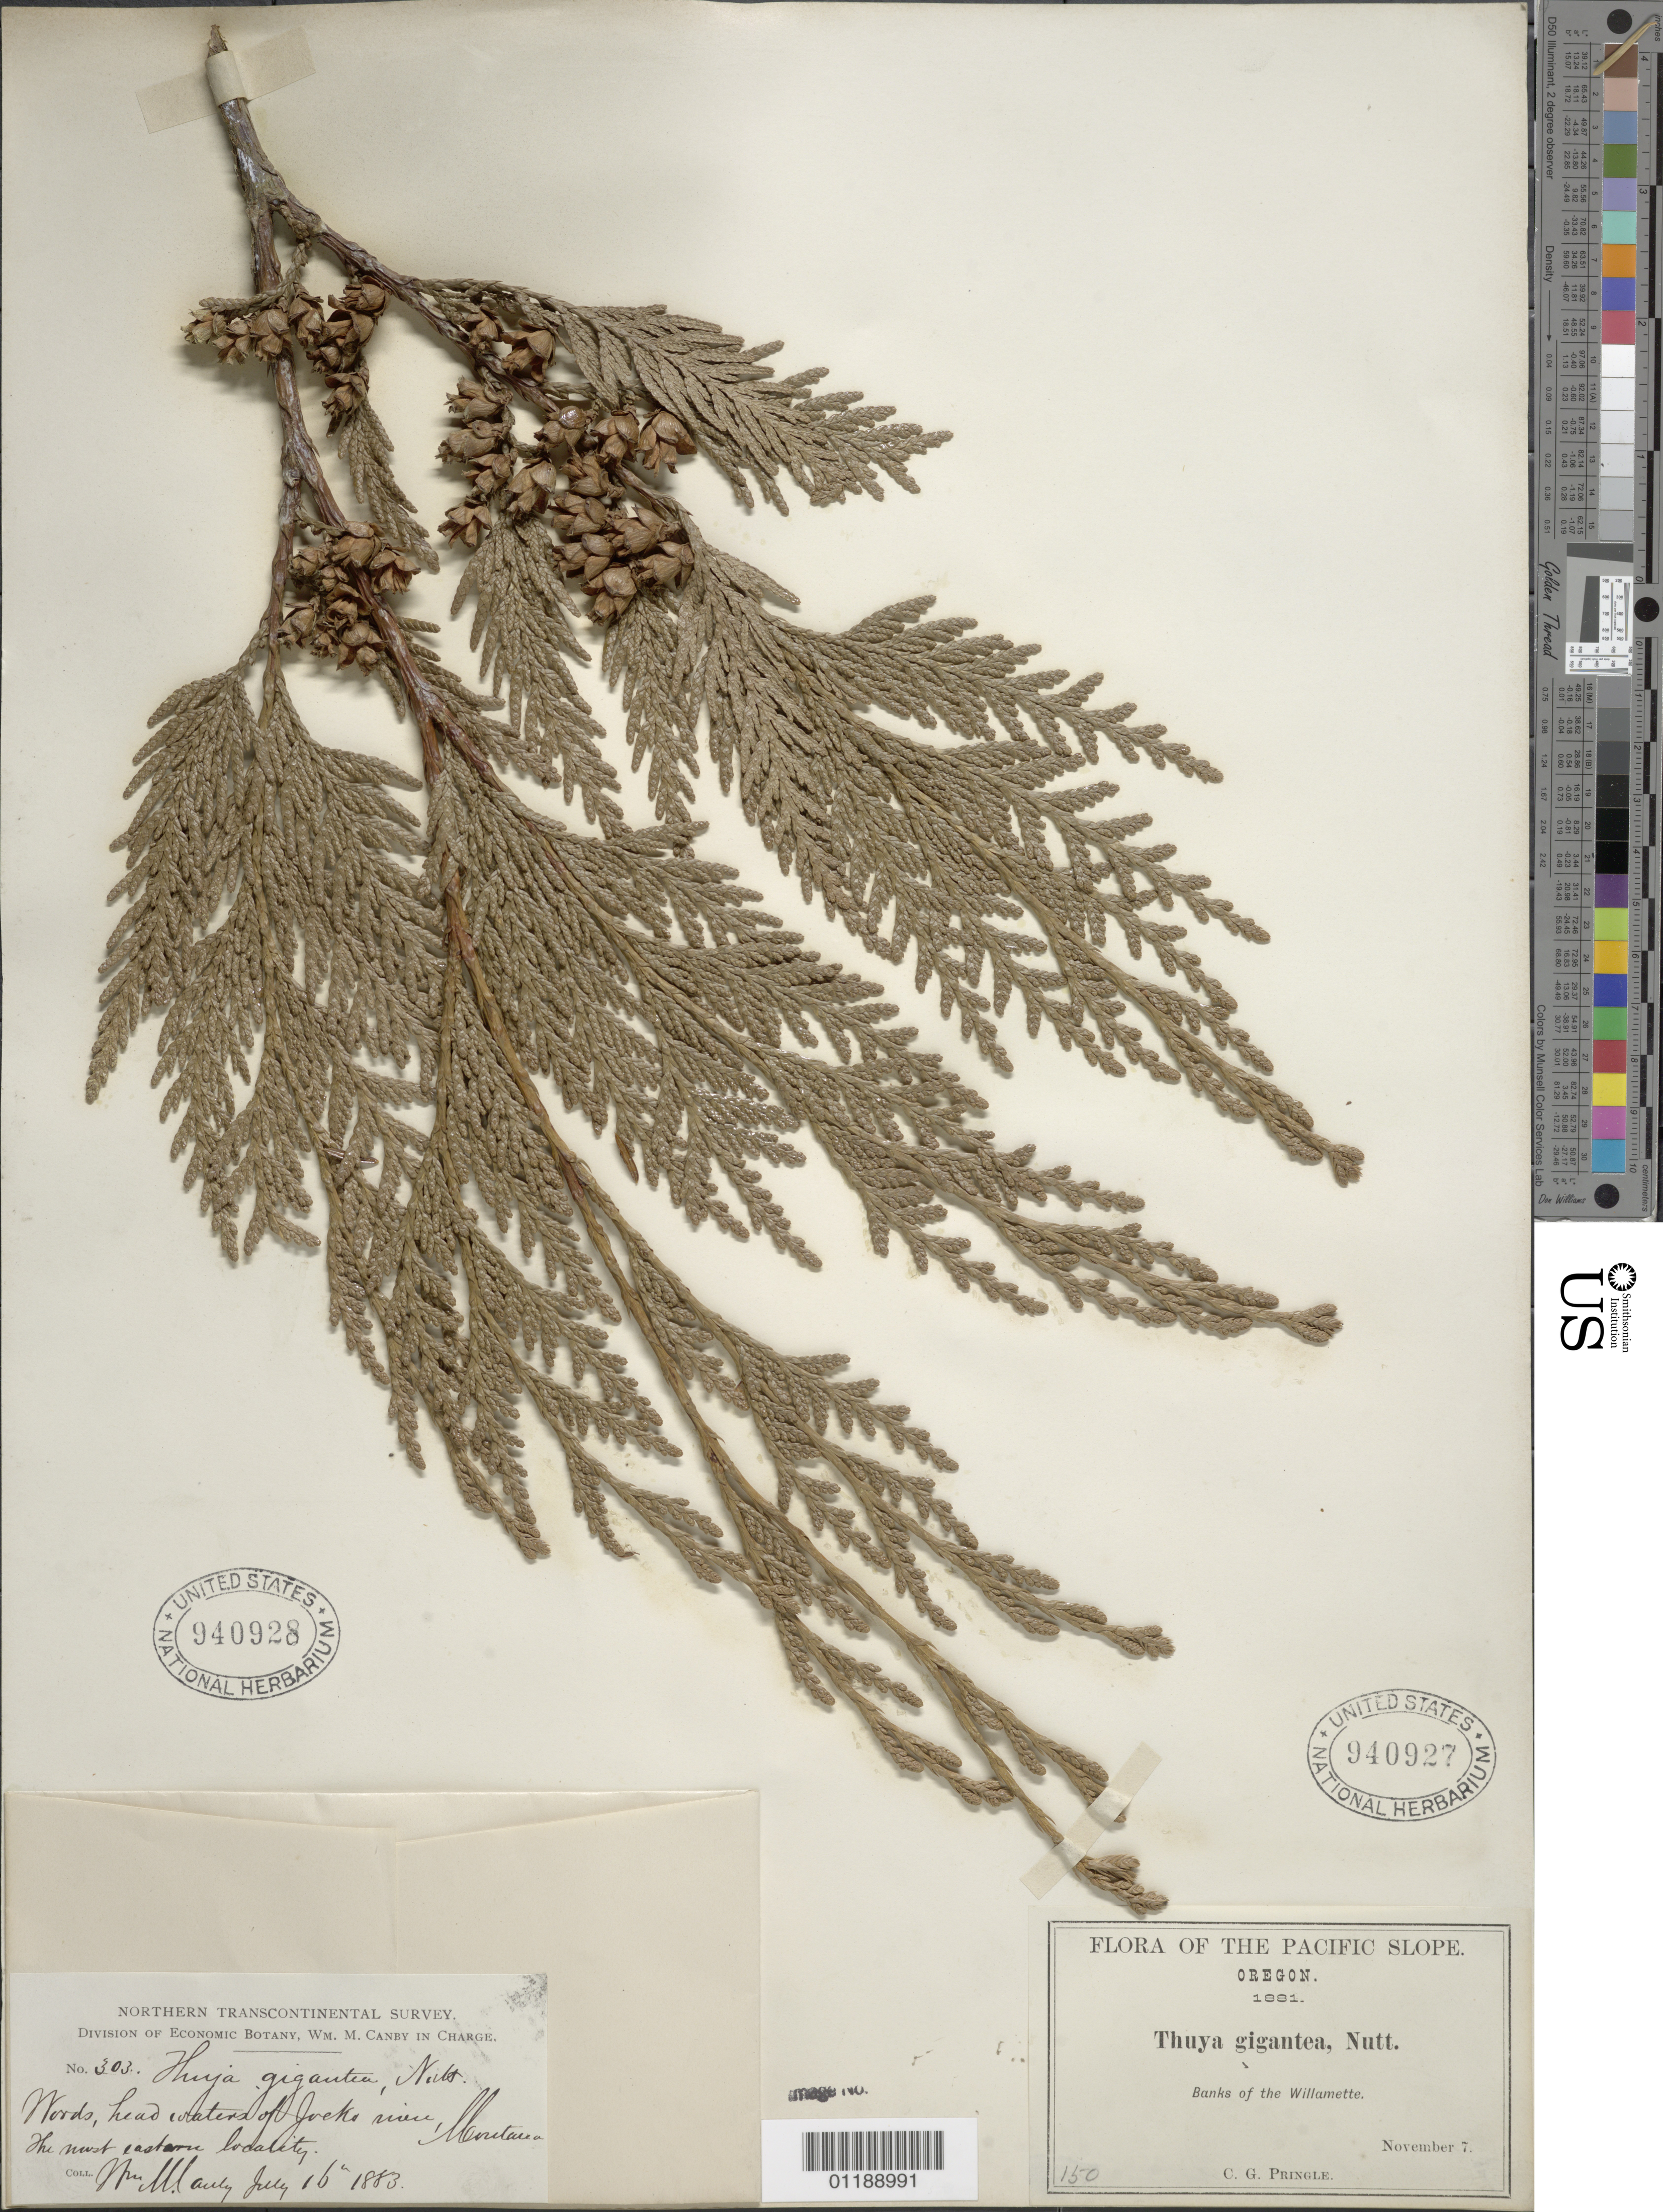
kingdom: Plantae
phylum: Tracheophyta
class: Liliopsida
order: Poales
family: Poaceae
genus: Calamagrostis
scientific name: Calamagrostis canadensis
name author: (Michx.) P. Beauv.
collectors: W. M. Canby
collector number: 303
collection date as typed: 16 Jul 1883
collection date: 1883-07-16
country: United States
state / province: Montana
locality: Words, head waters of Jocko River.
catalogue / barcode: US 940928